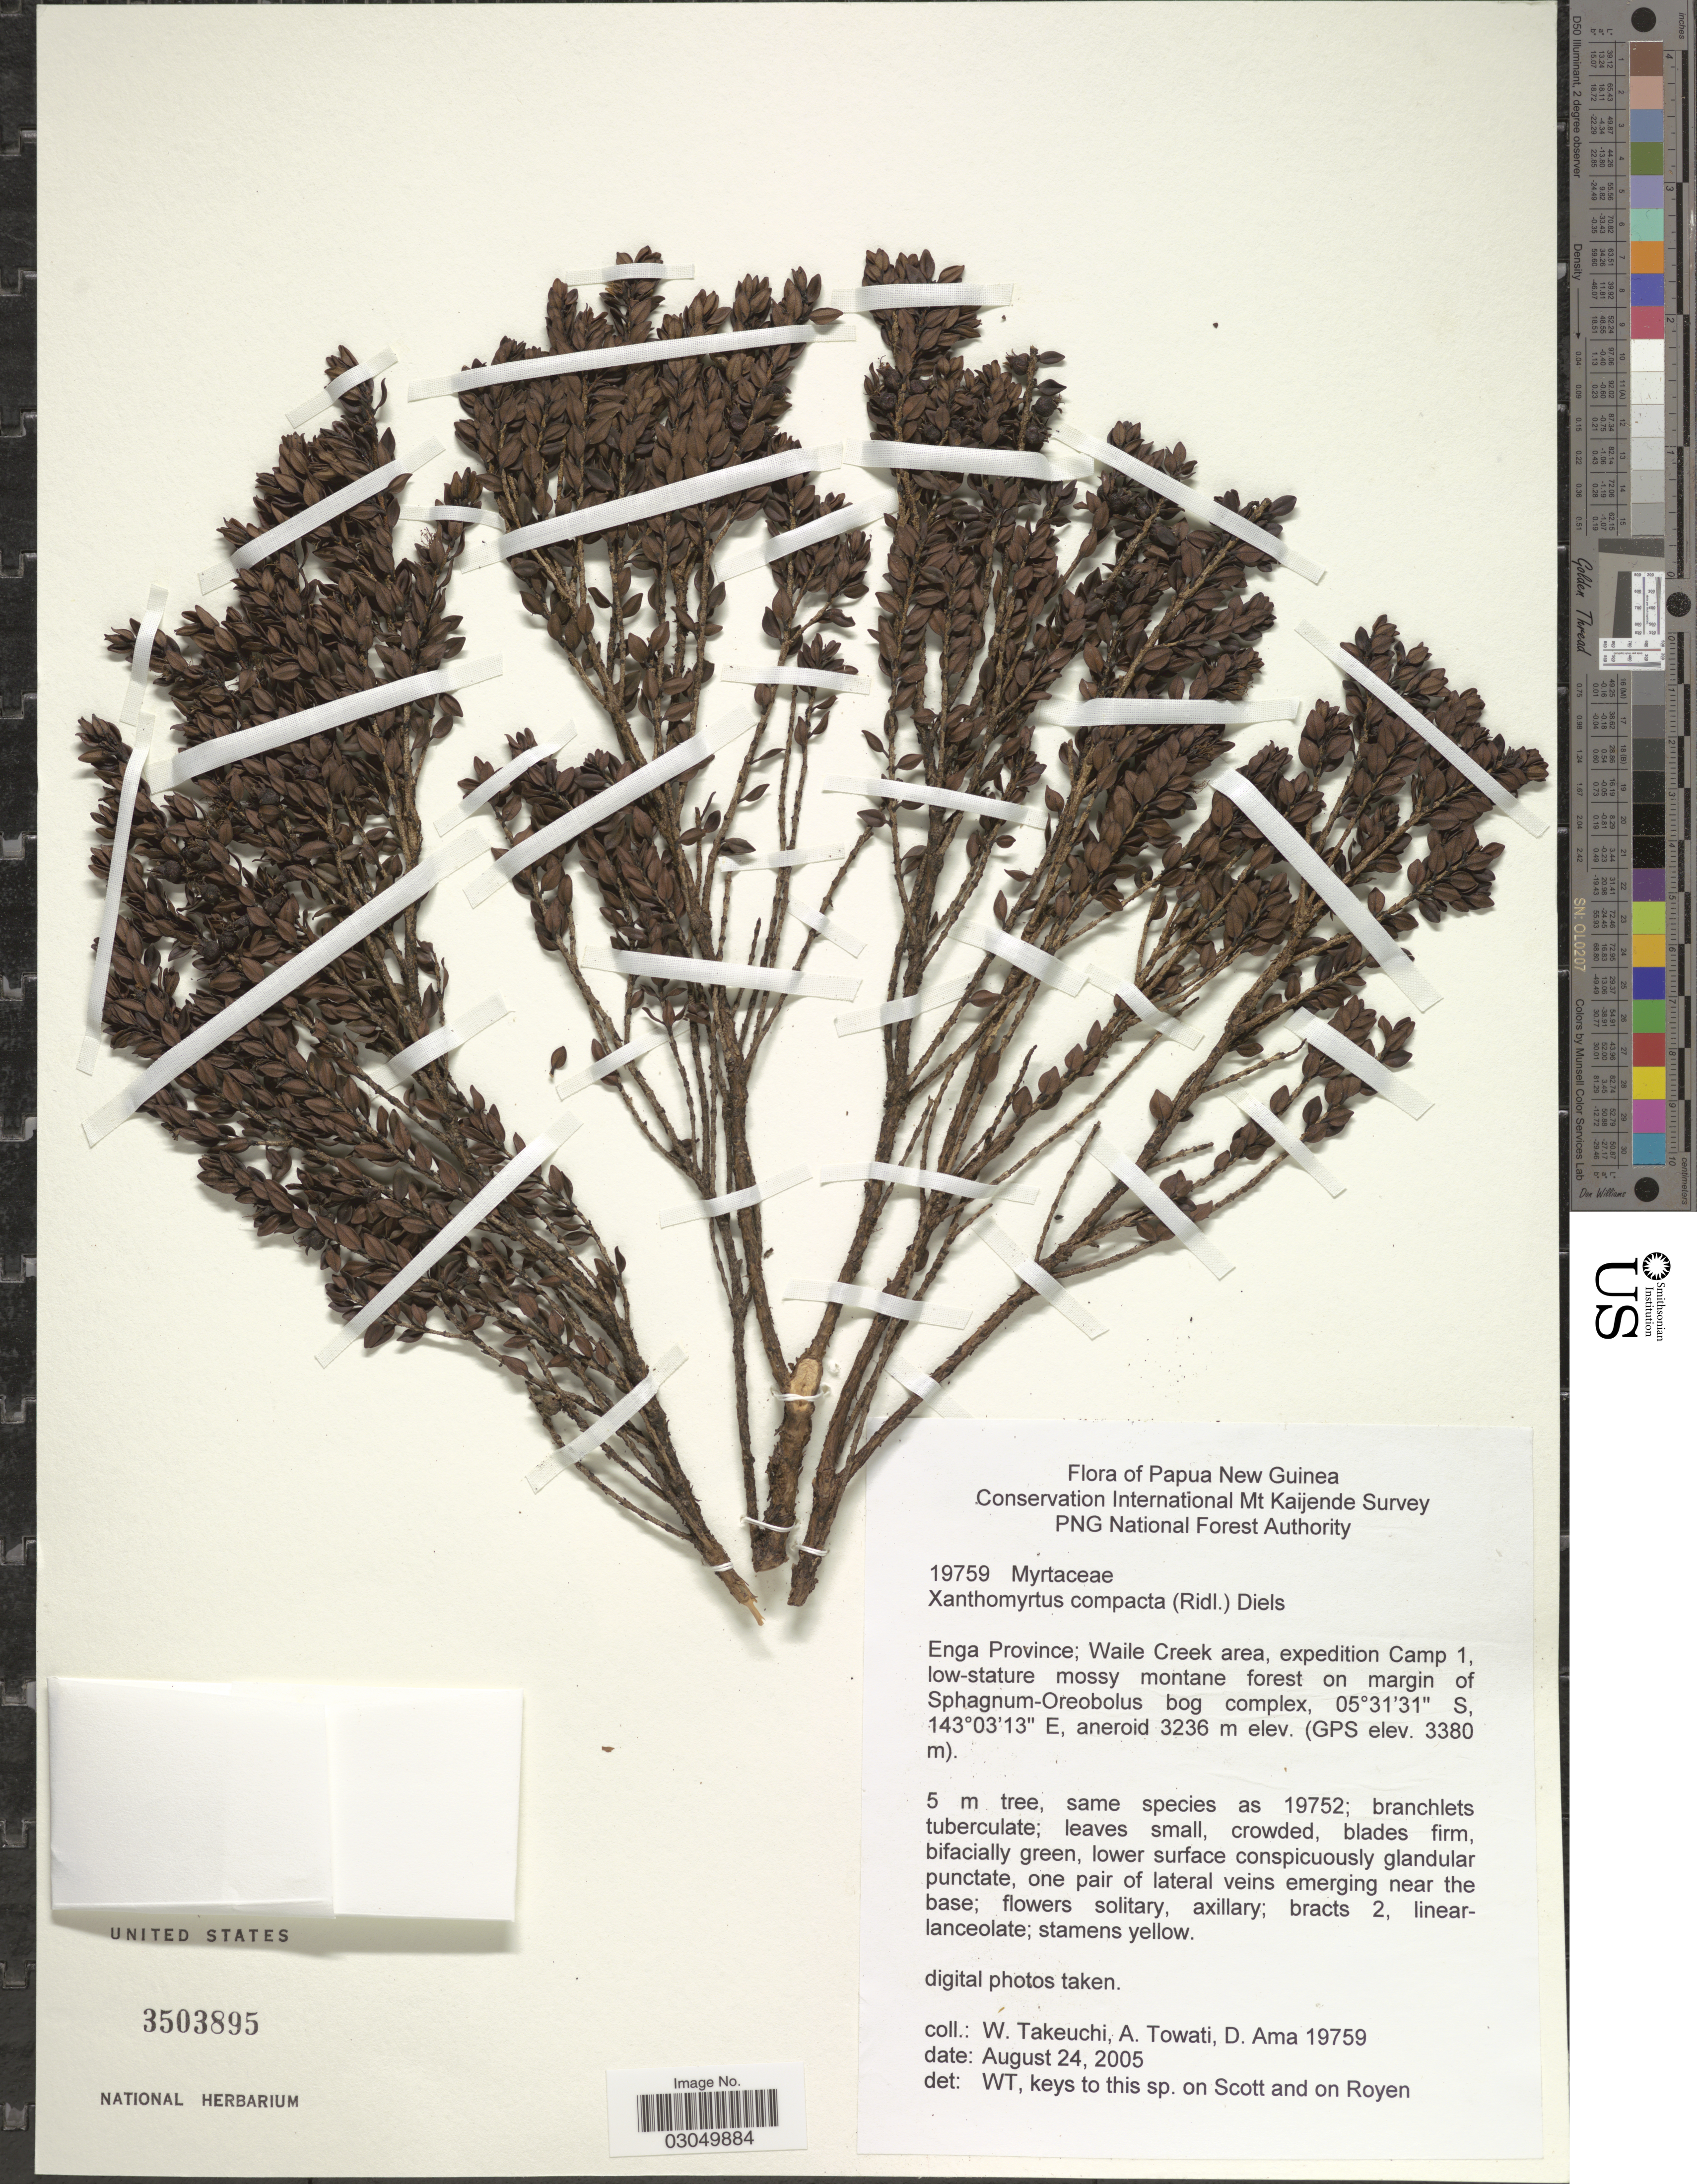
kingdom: Plantae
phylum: Tracheophyta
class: Magnoliopsida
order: Myrtales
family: Myrtaceae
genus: Xanthomyrtus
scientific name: Xanthomyrtus compacta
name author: (Ridl.) Diels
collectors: W. Takeuchi, A. Towati & D. Ama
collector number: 19759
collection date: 2005-08-24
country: Papua New Guinea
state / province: Enga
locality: Waile Creek area, expedition Camp 1, low-stature mossy montane forest on margin of Sphagnum-Oreobolus bog complex.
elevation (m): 3236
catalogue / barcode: US 3503895